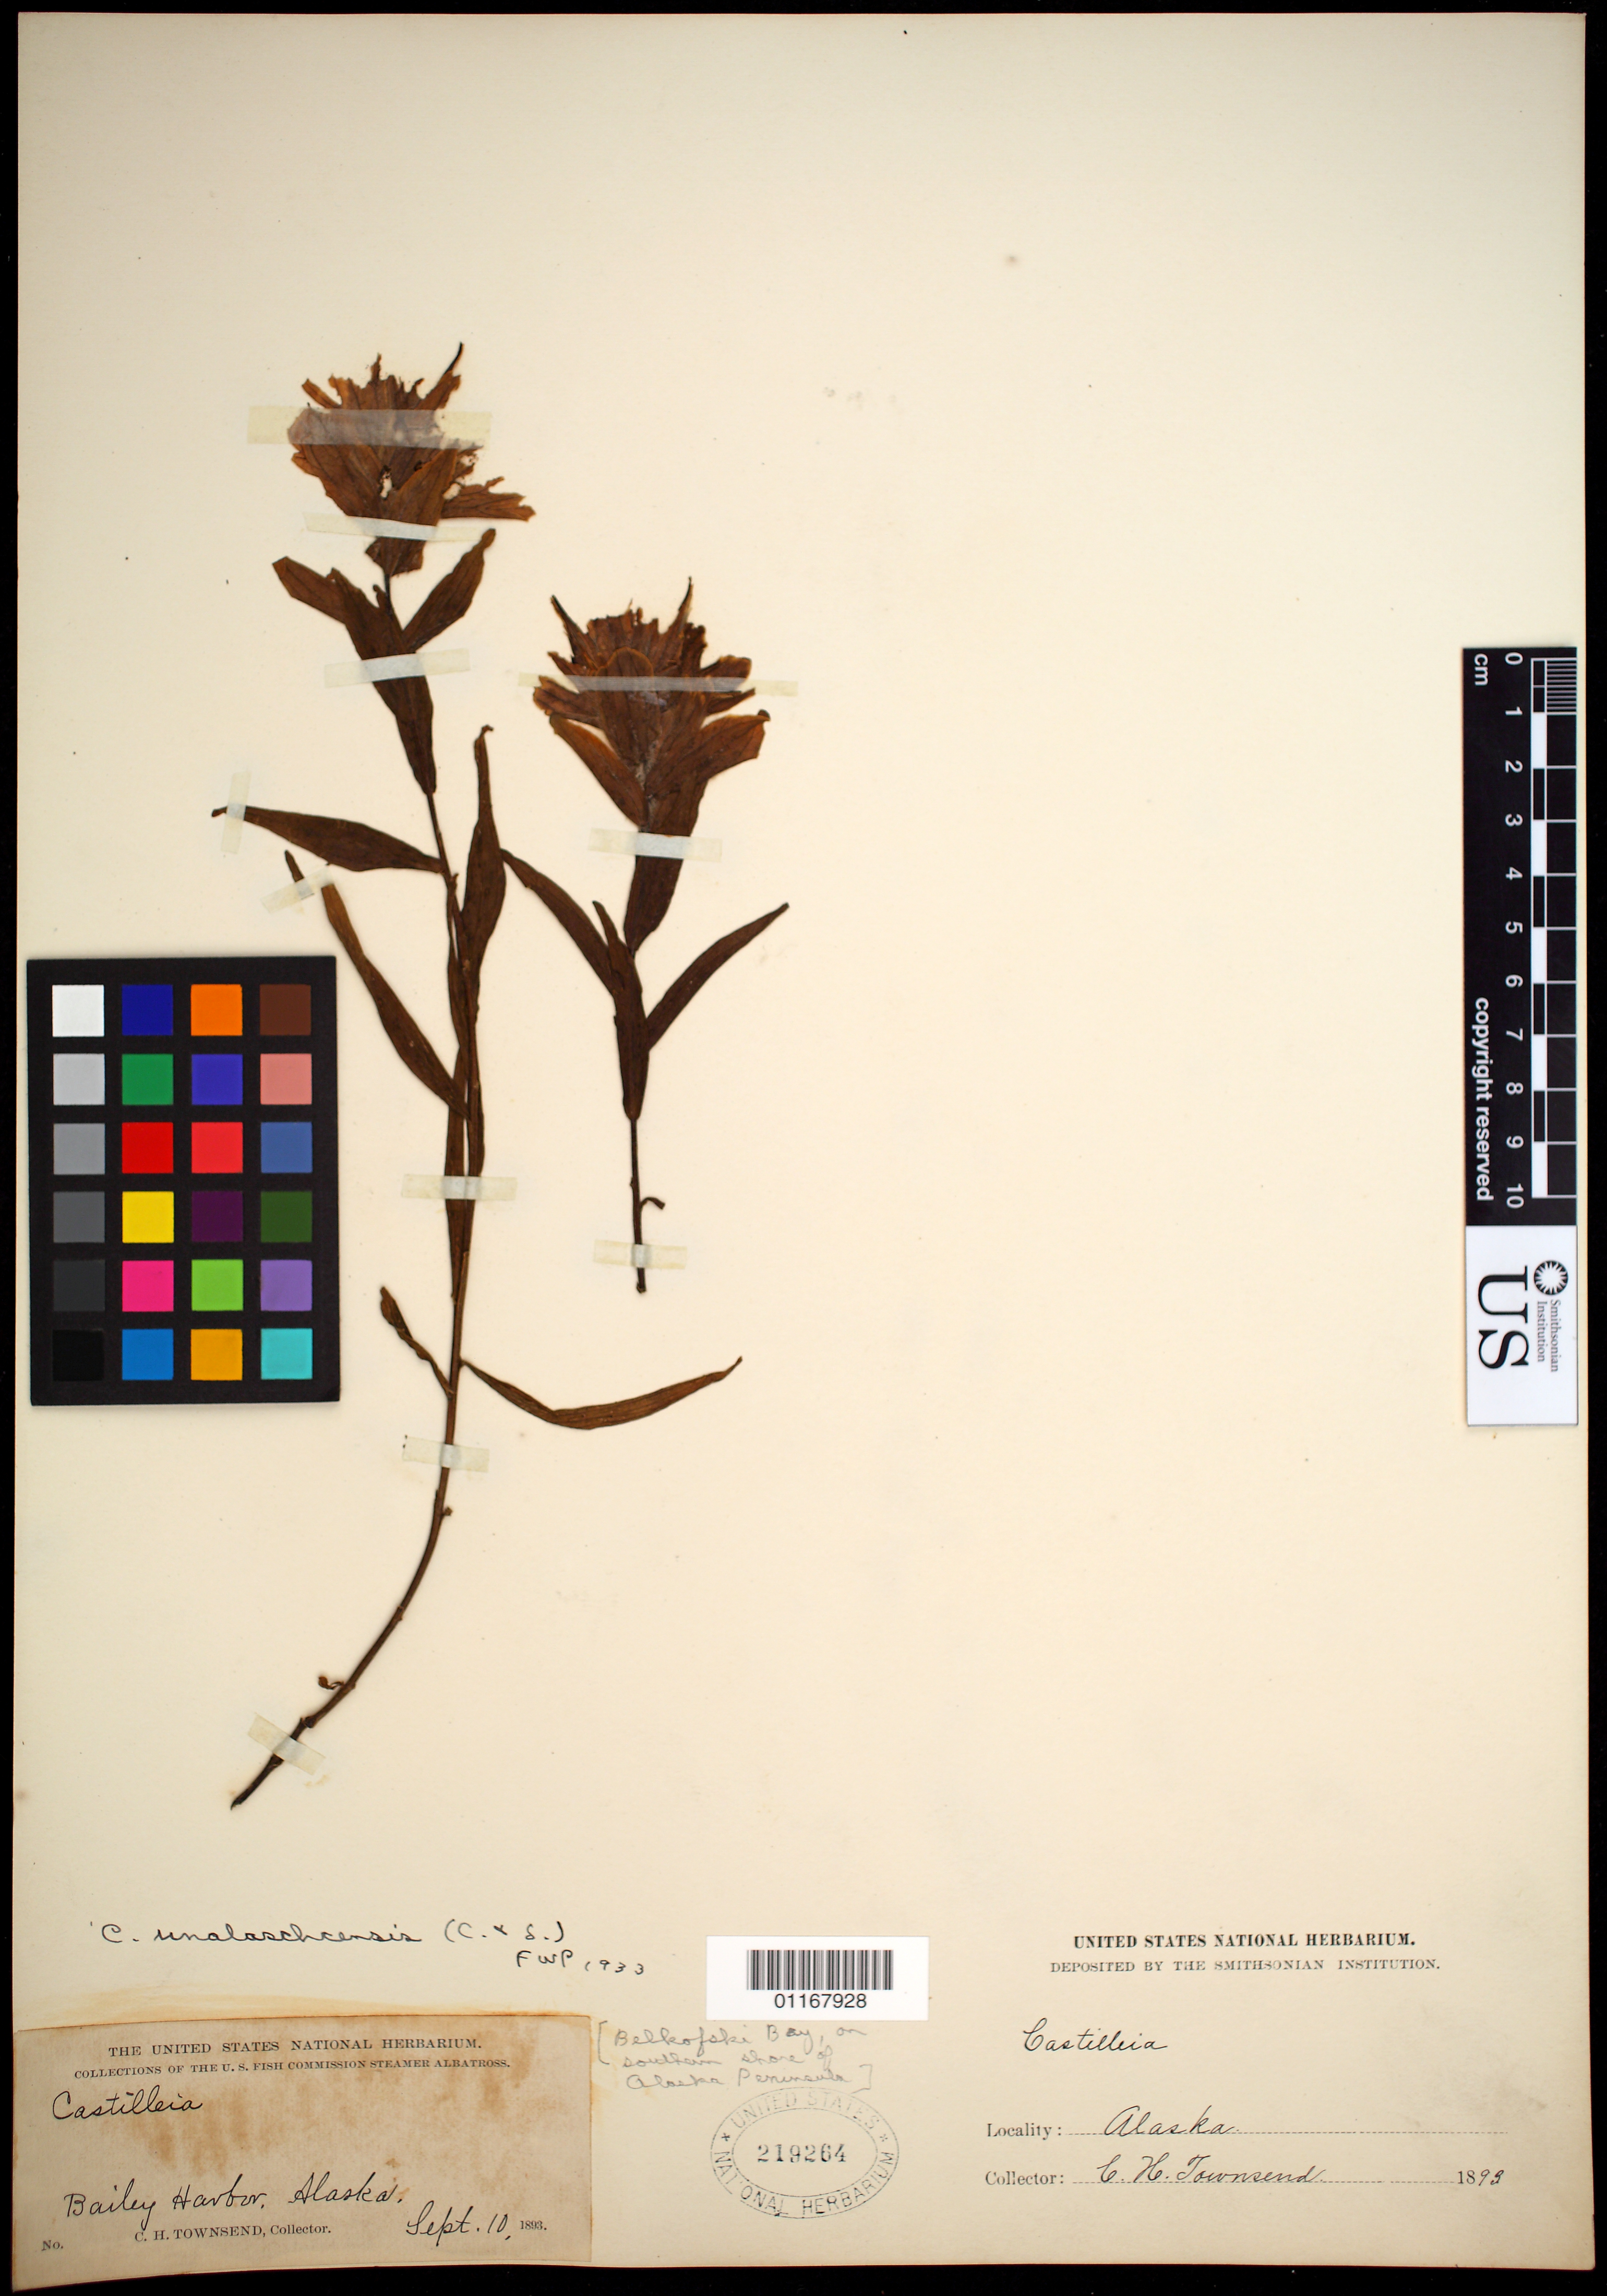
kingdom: Plantae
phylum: Tracheophyta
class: Magnoliopsida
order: Lamiales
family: Orobanchaceae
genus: Castilleja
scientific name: Castilleja unalaschcensis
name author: (Cham. & Schltdl.) Malte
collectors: C. H. Townsend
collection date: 1893-09-10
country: United States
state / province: Alaska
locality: Bailey Harbor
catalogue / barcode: US 219264